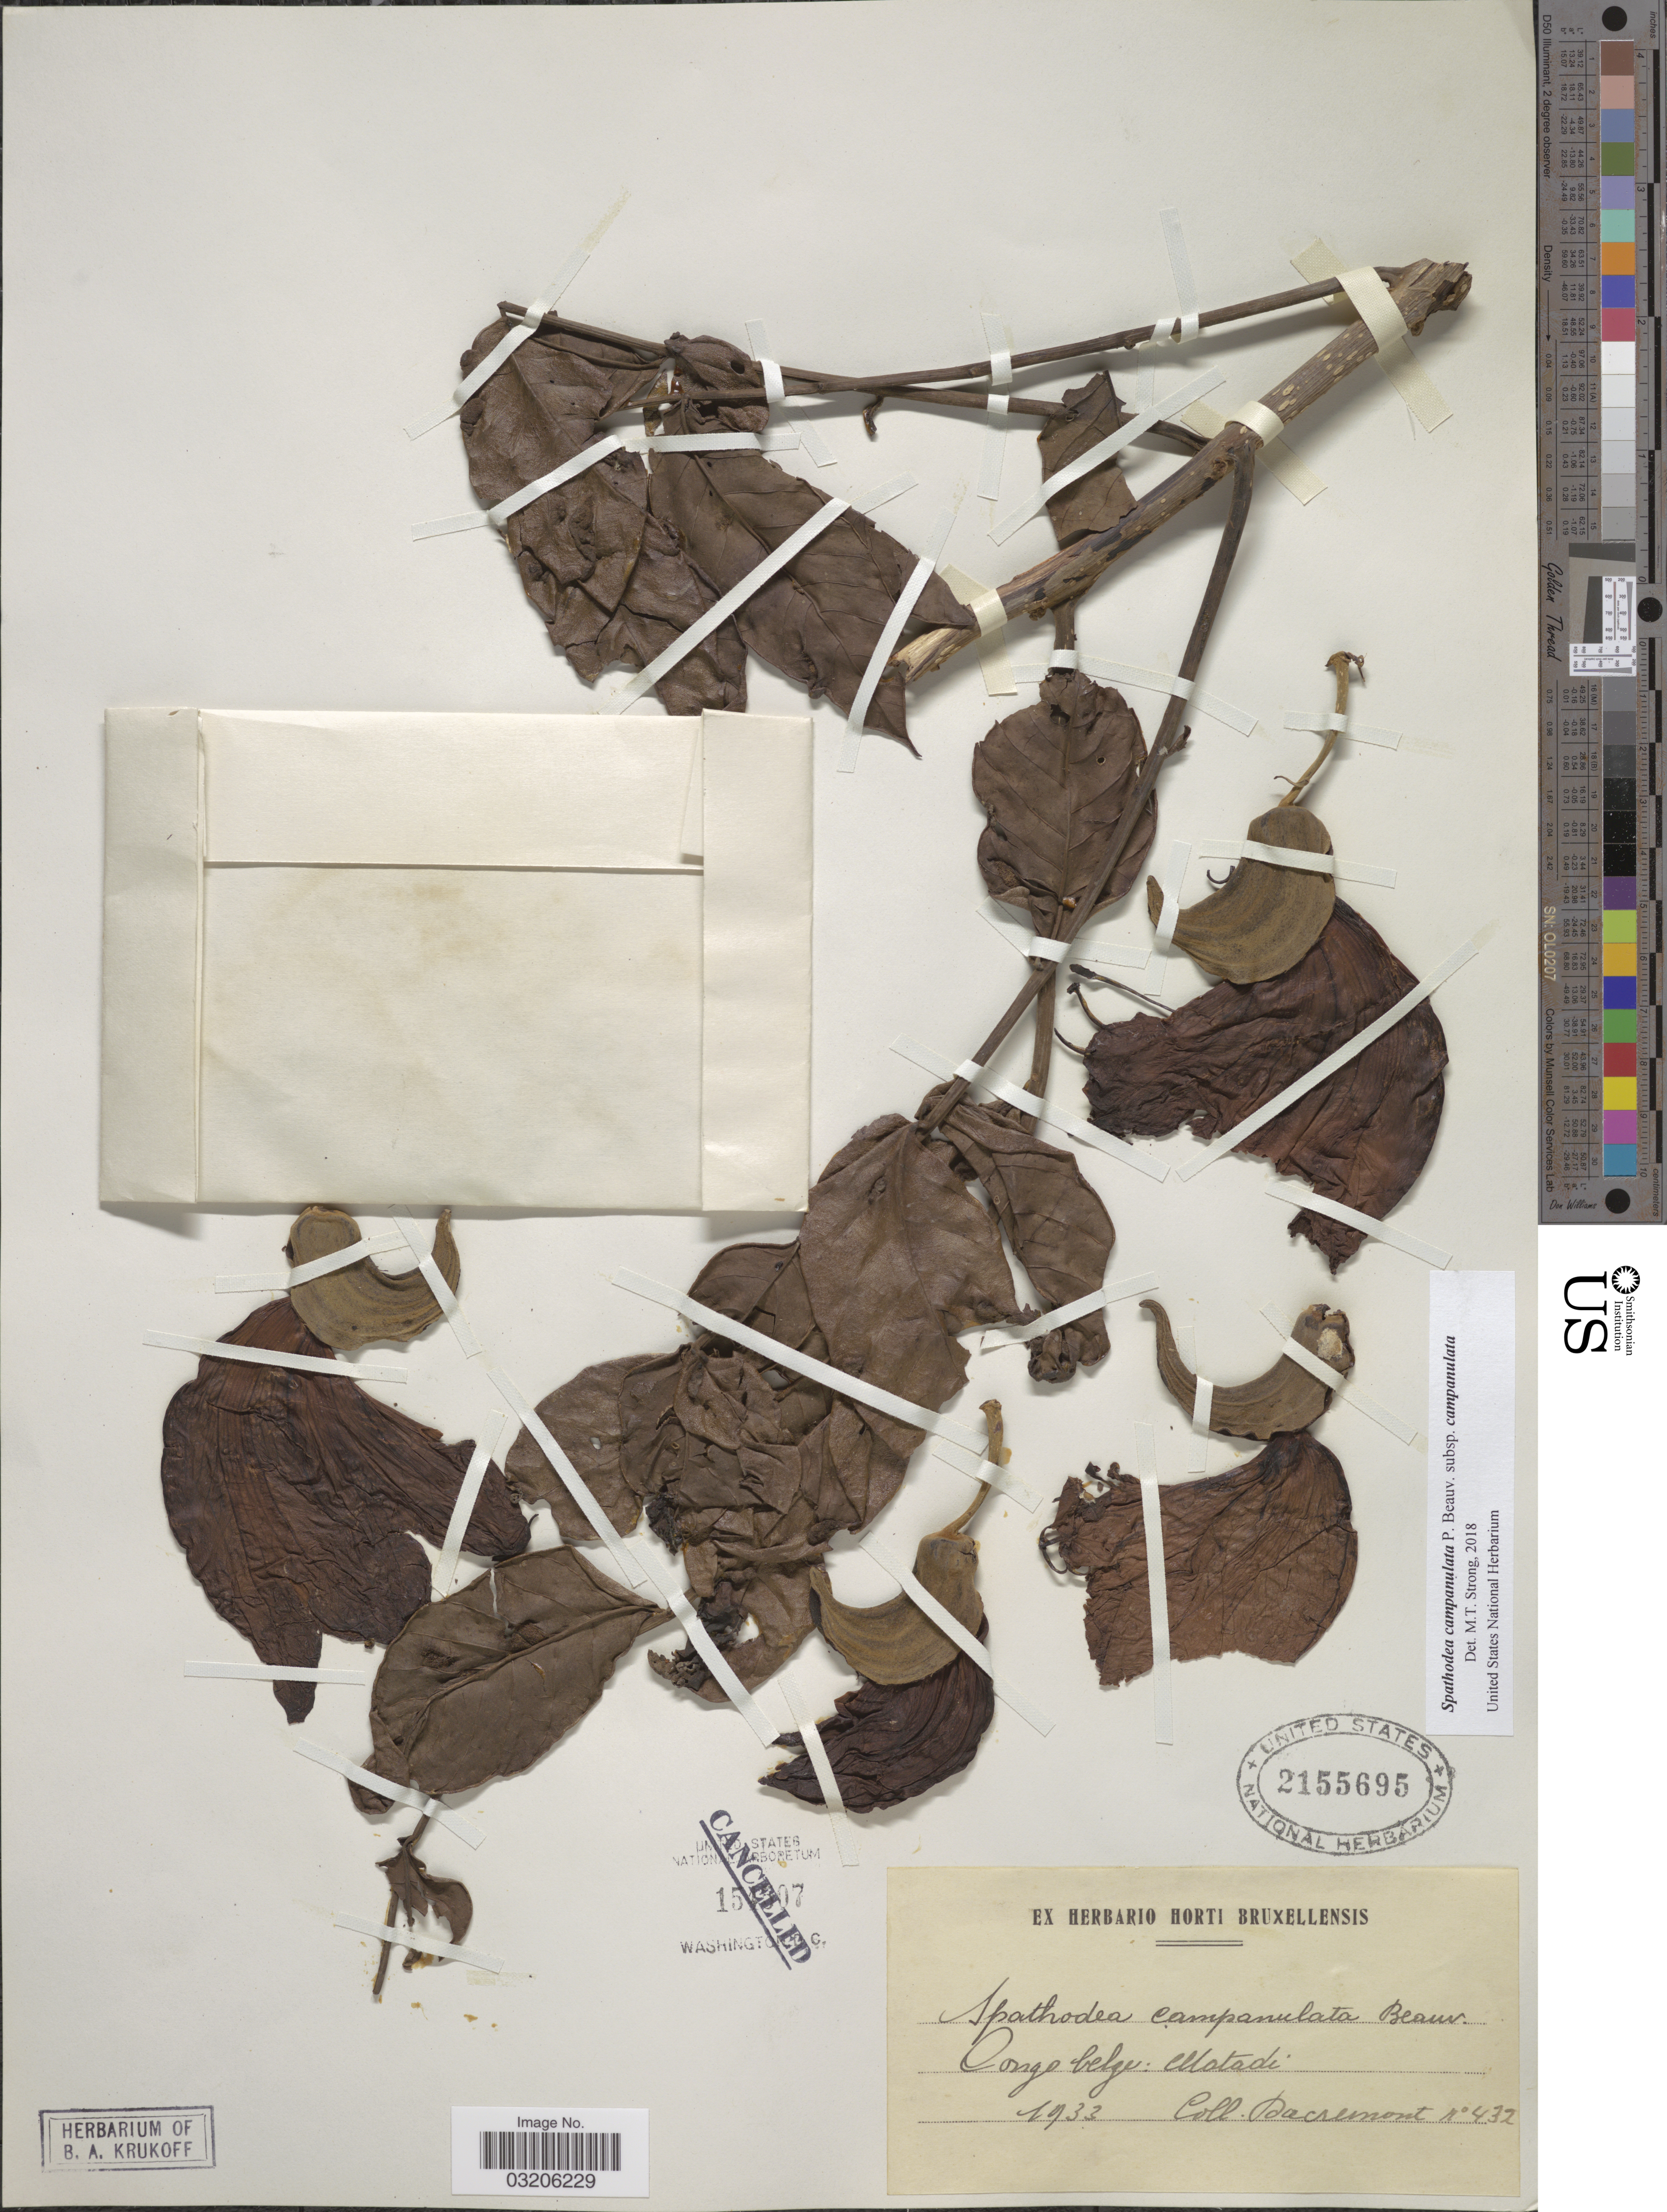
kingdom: Plantae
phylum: Tracheophyta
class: Magnoliopsida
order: Lamiales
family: Bignoniaceae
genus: Spathodea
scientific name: Spathodea campanulata subsp. campanulata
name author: P. Beauv.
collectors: -. Dacremont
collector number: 432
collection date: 1933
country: Congo, Democratic Republic of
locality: Congo belge: Matadi.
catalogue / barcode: US 2155695